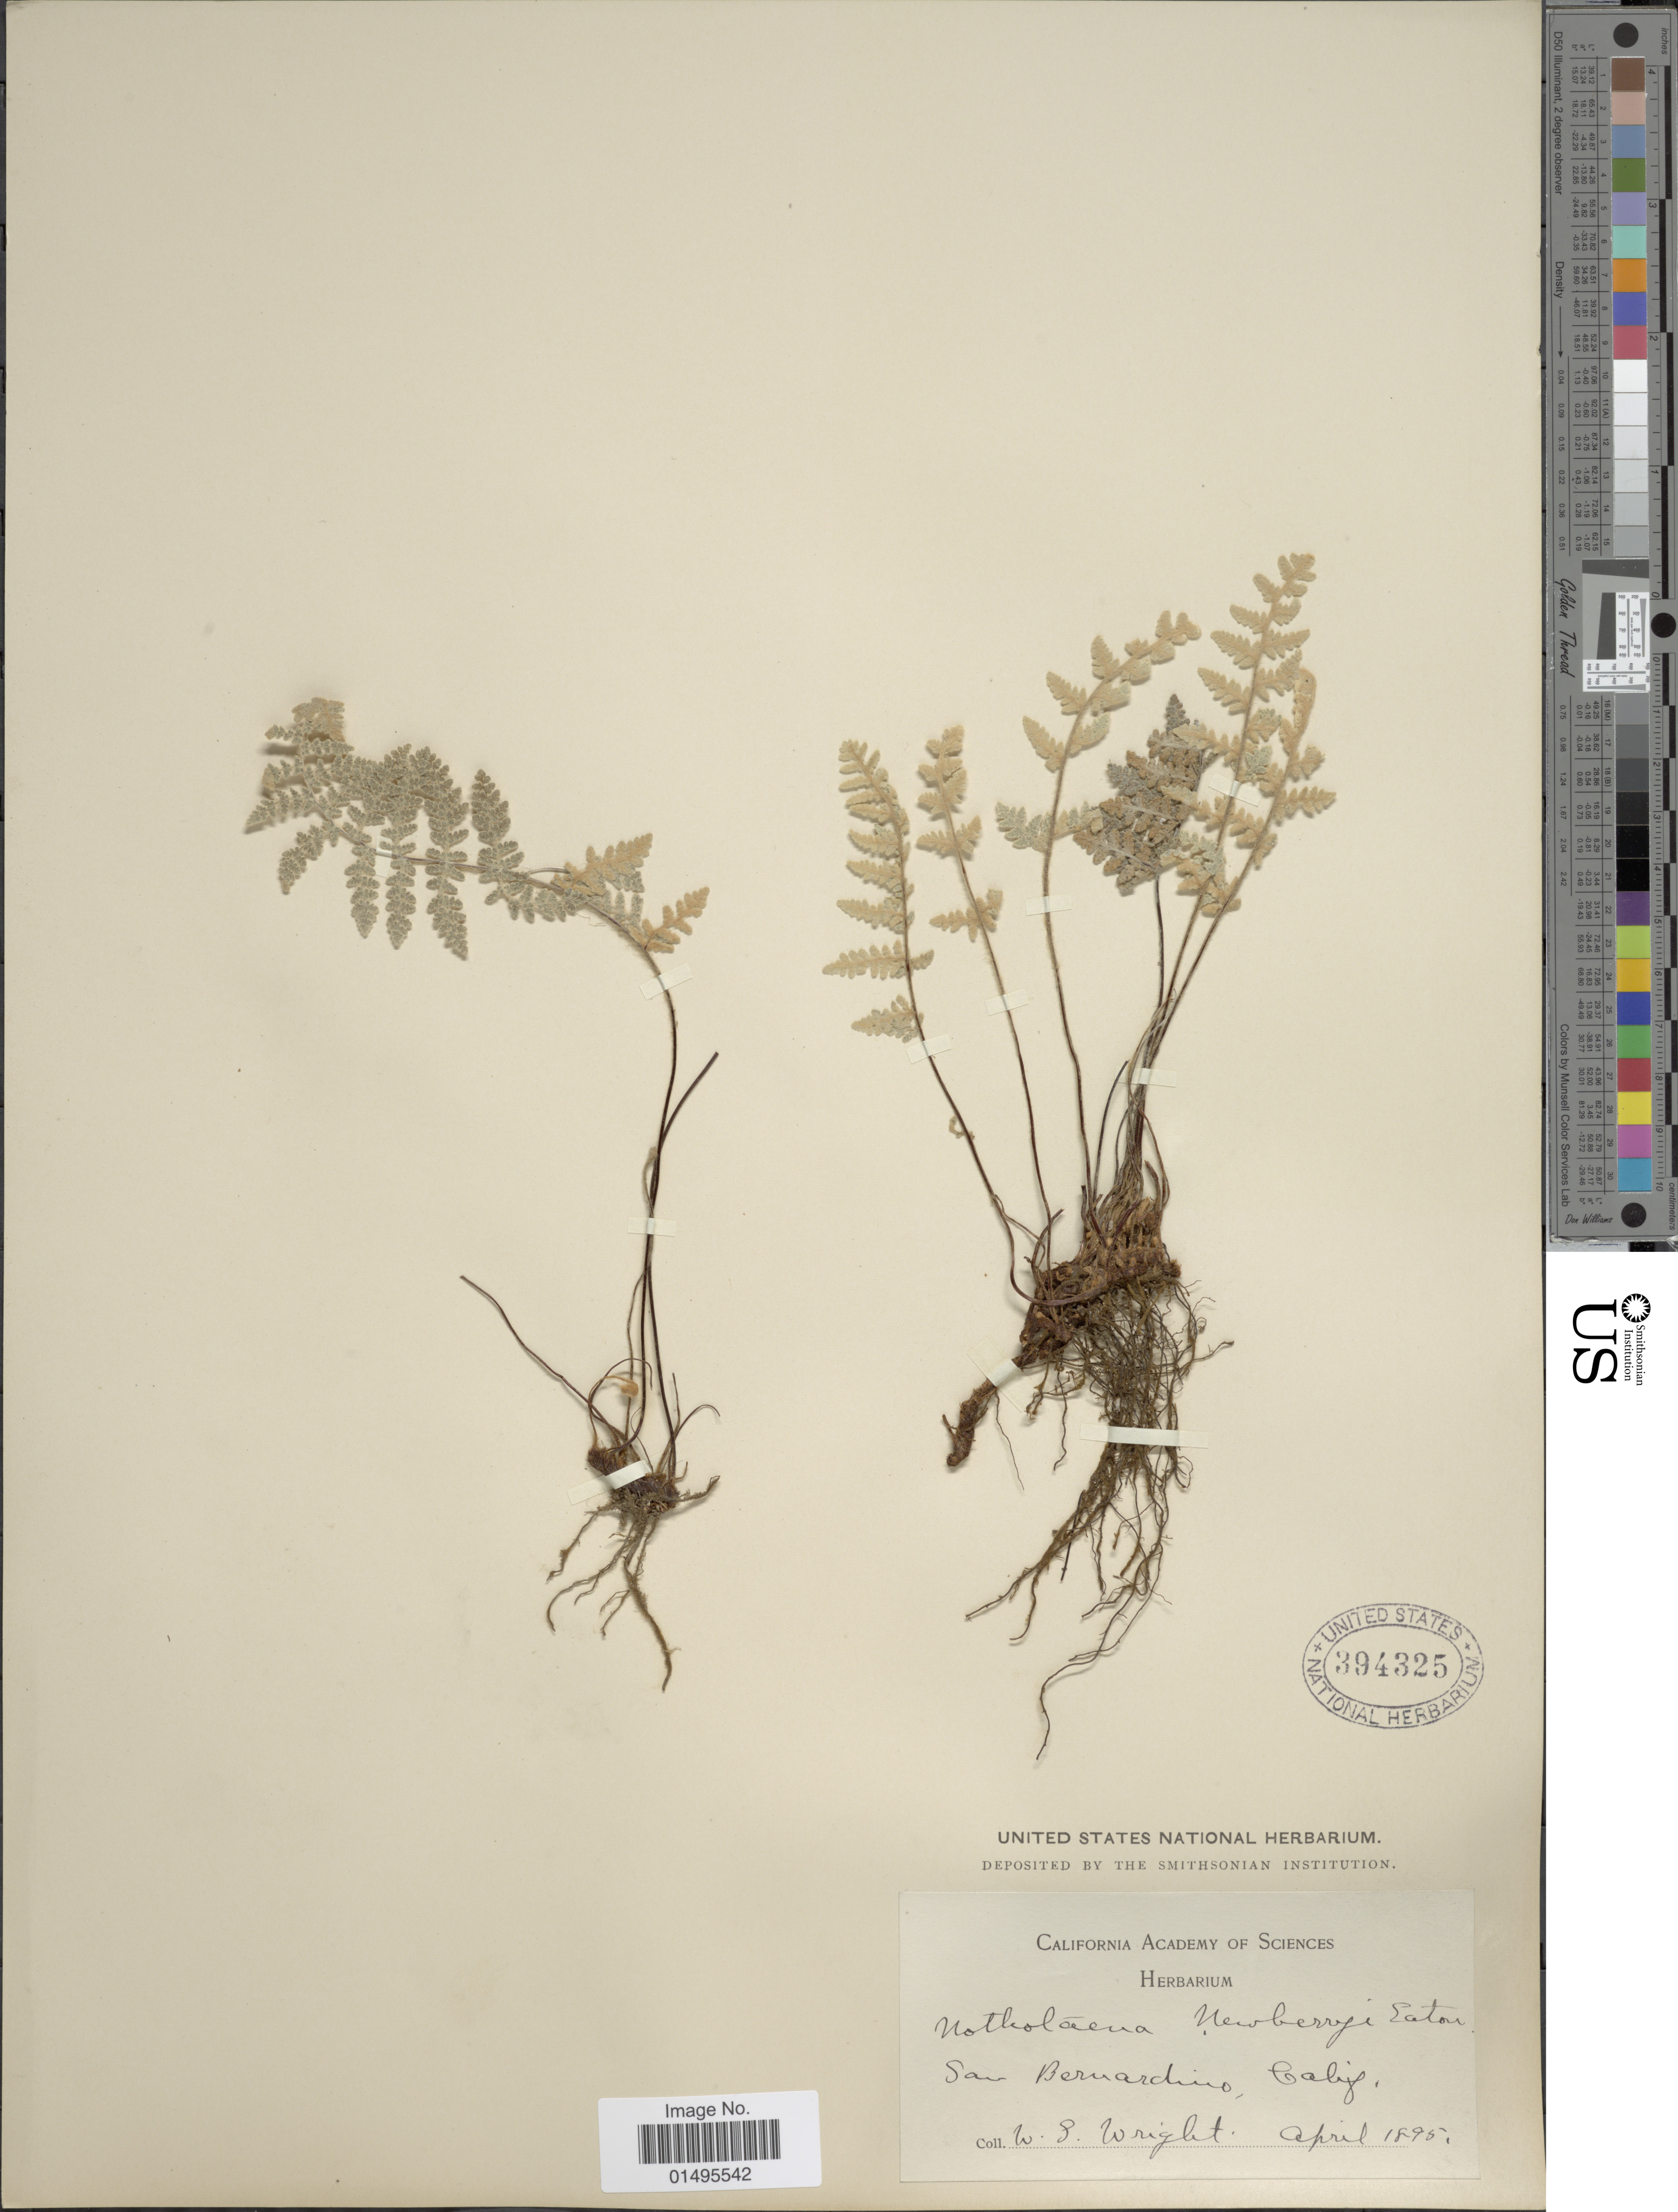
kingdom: Plantae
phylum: Tracheophyta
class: Polypodiopsida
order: Polypodiales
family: Pteridaceae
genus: Notholaena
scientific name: Notholaena newberryi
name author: D.C. Eaton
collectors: W. Wright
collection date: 1895-04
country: United States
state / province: California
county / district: San Bernardino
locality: San Bernardino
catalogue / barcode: US 394325